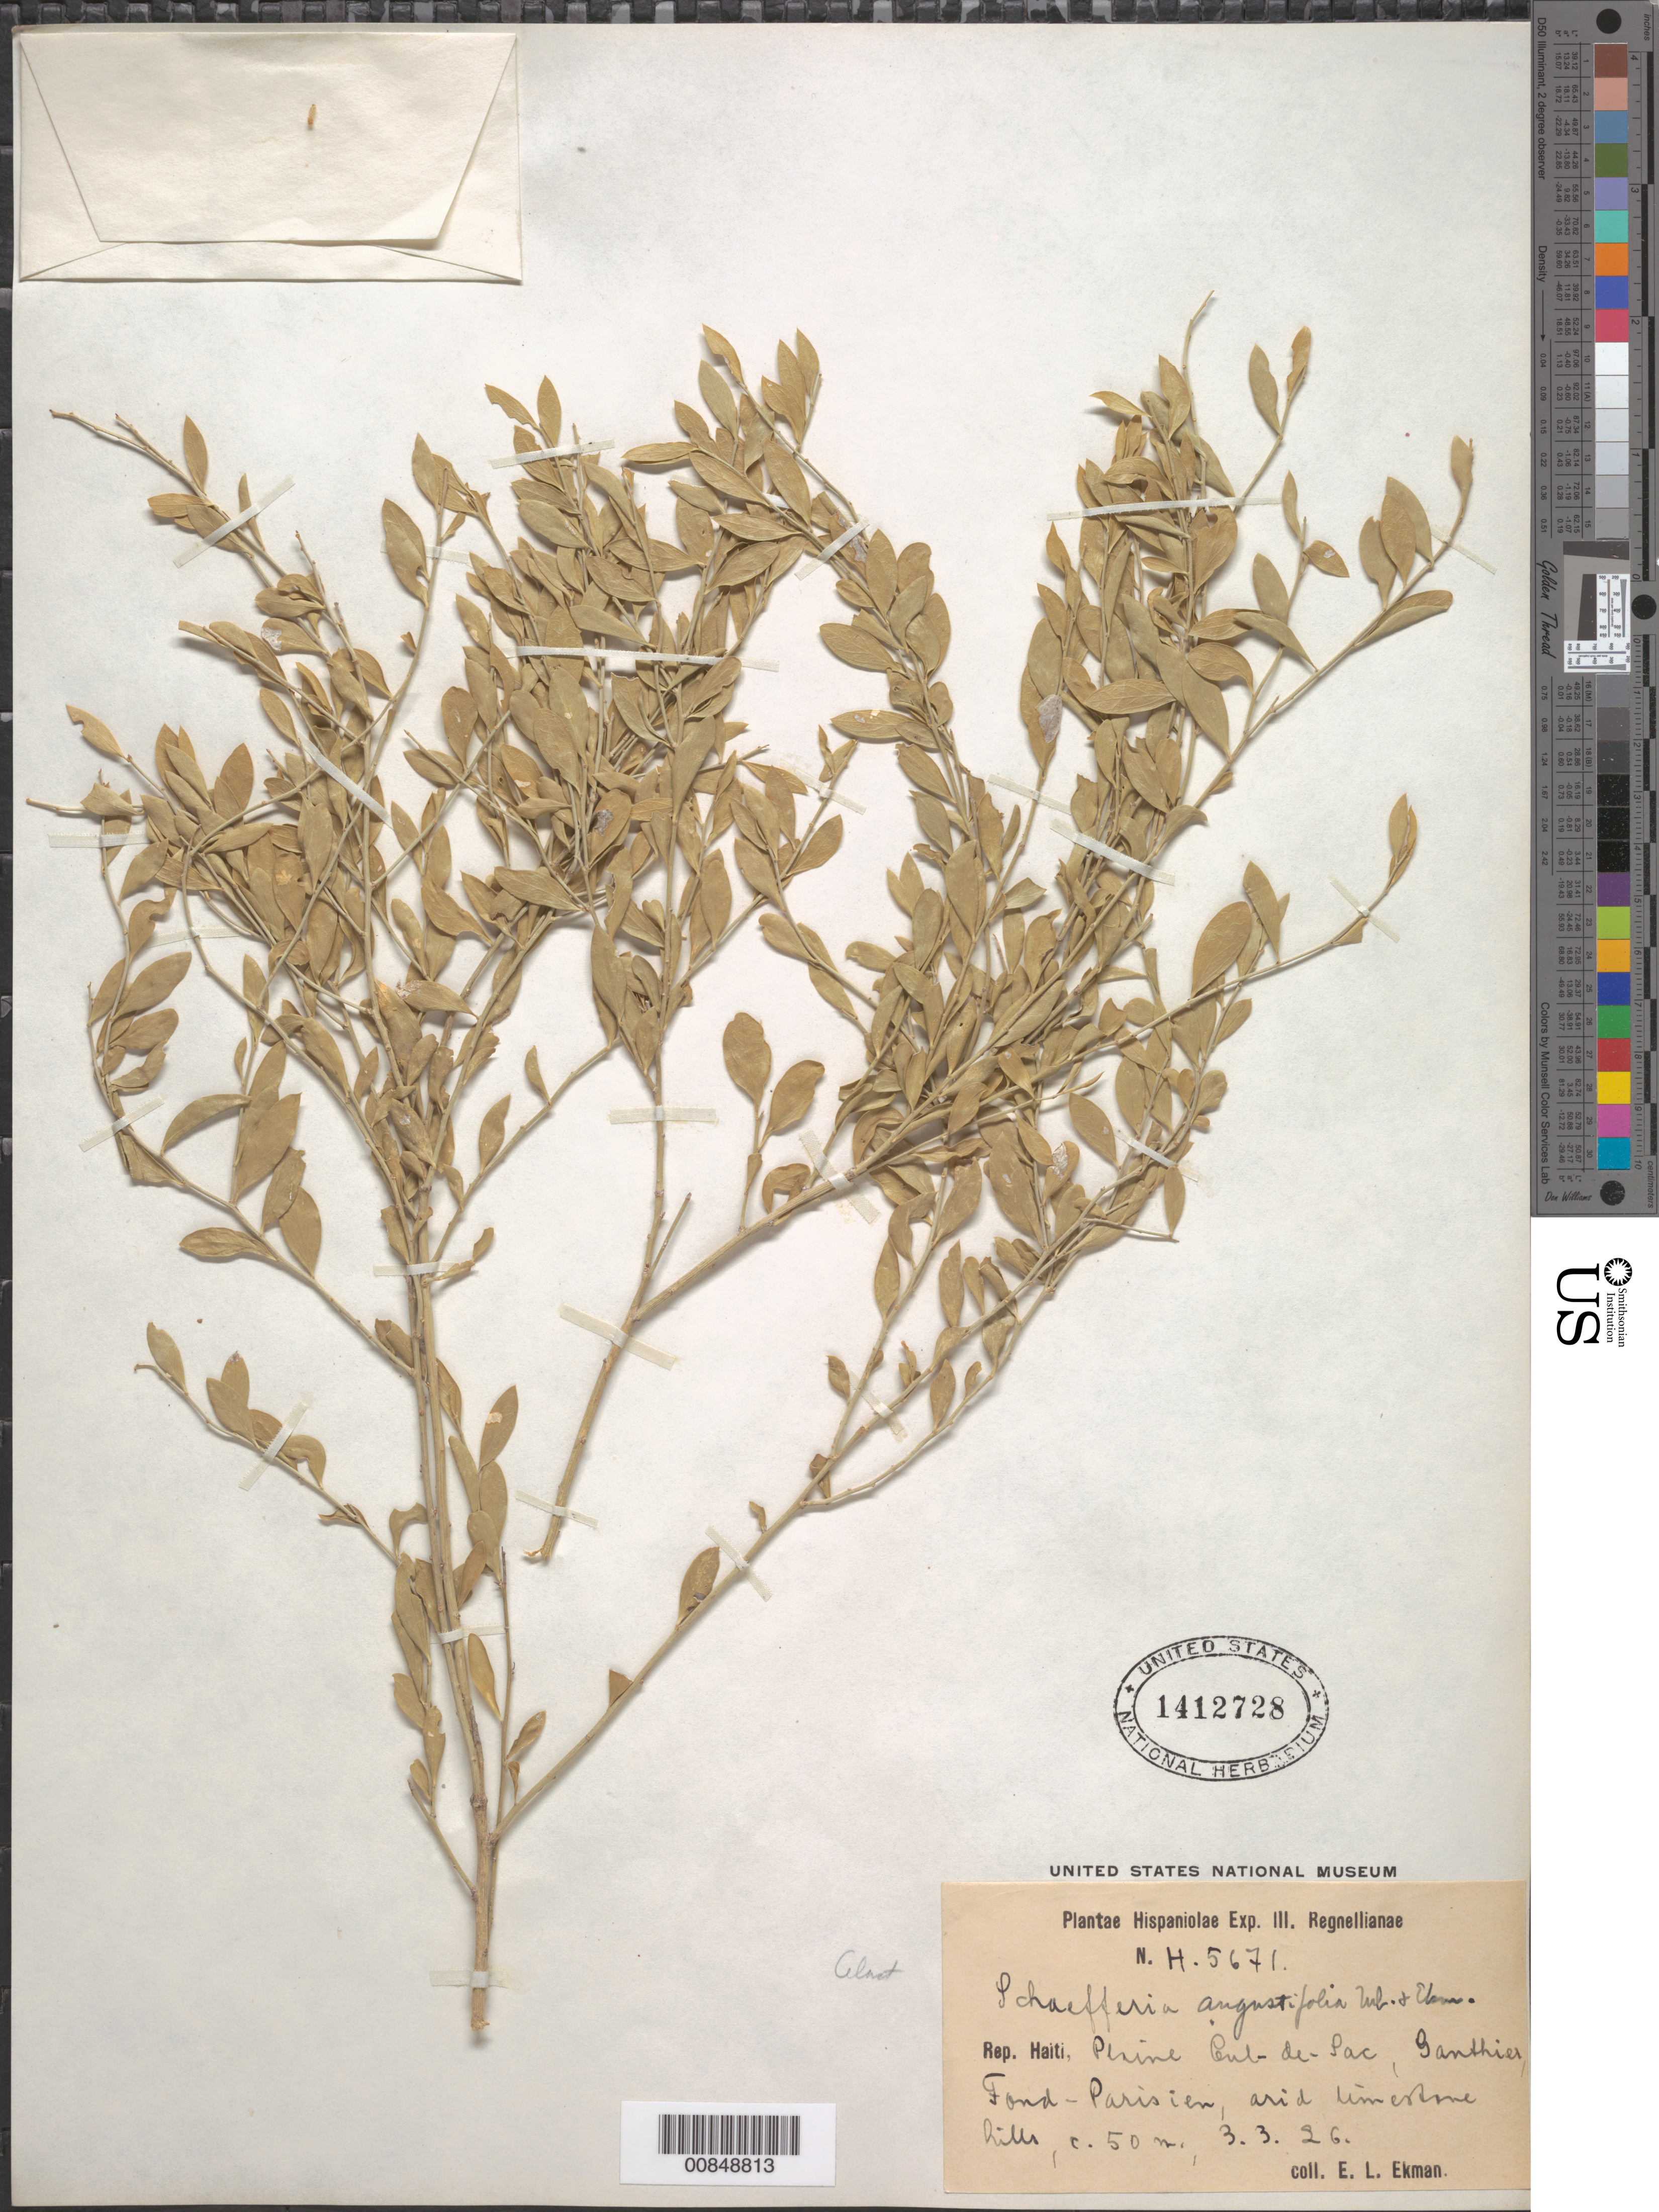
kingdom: Plantae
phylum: Tracheophyta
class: Magnoliopsida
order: Celastrales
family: Celastraceae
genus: Schaefferia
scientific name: Schaefferia angustifolia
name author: Urb. & Ekman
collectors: E. L. Ekman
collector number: H 5671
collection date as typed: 03 Mar 1926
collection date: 1926-03-03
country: Haiti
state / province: Ouest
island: Hispaniola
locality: Plaine Cul de Sac, Ganthier, Fond Parisien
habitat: Arid limestone hills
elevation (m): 50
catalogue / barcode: US 1412728